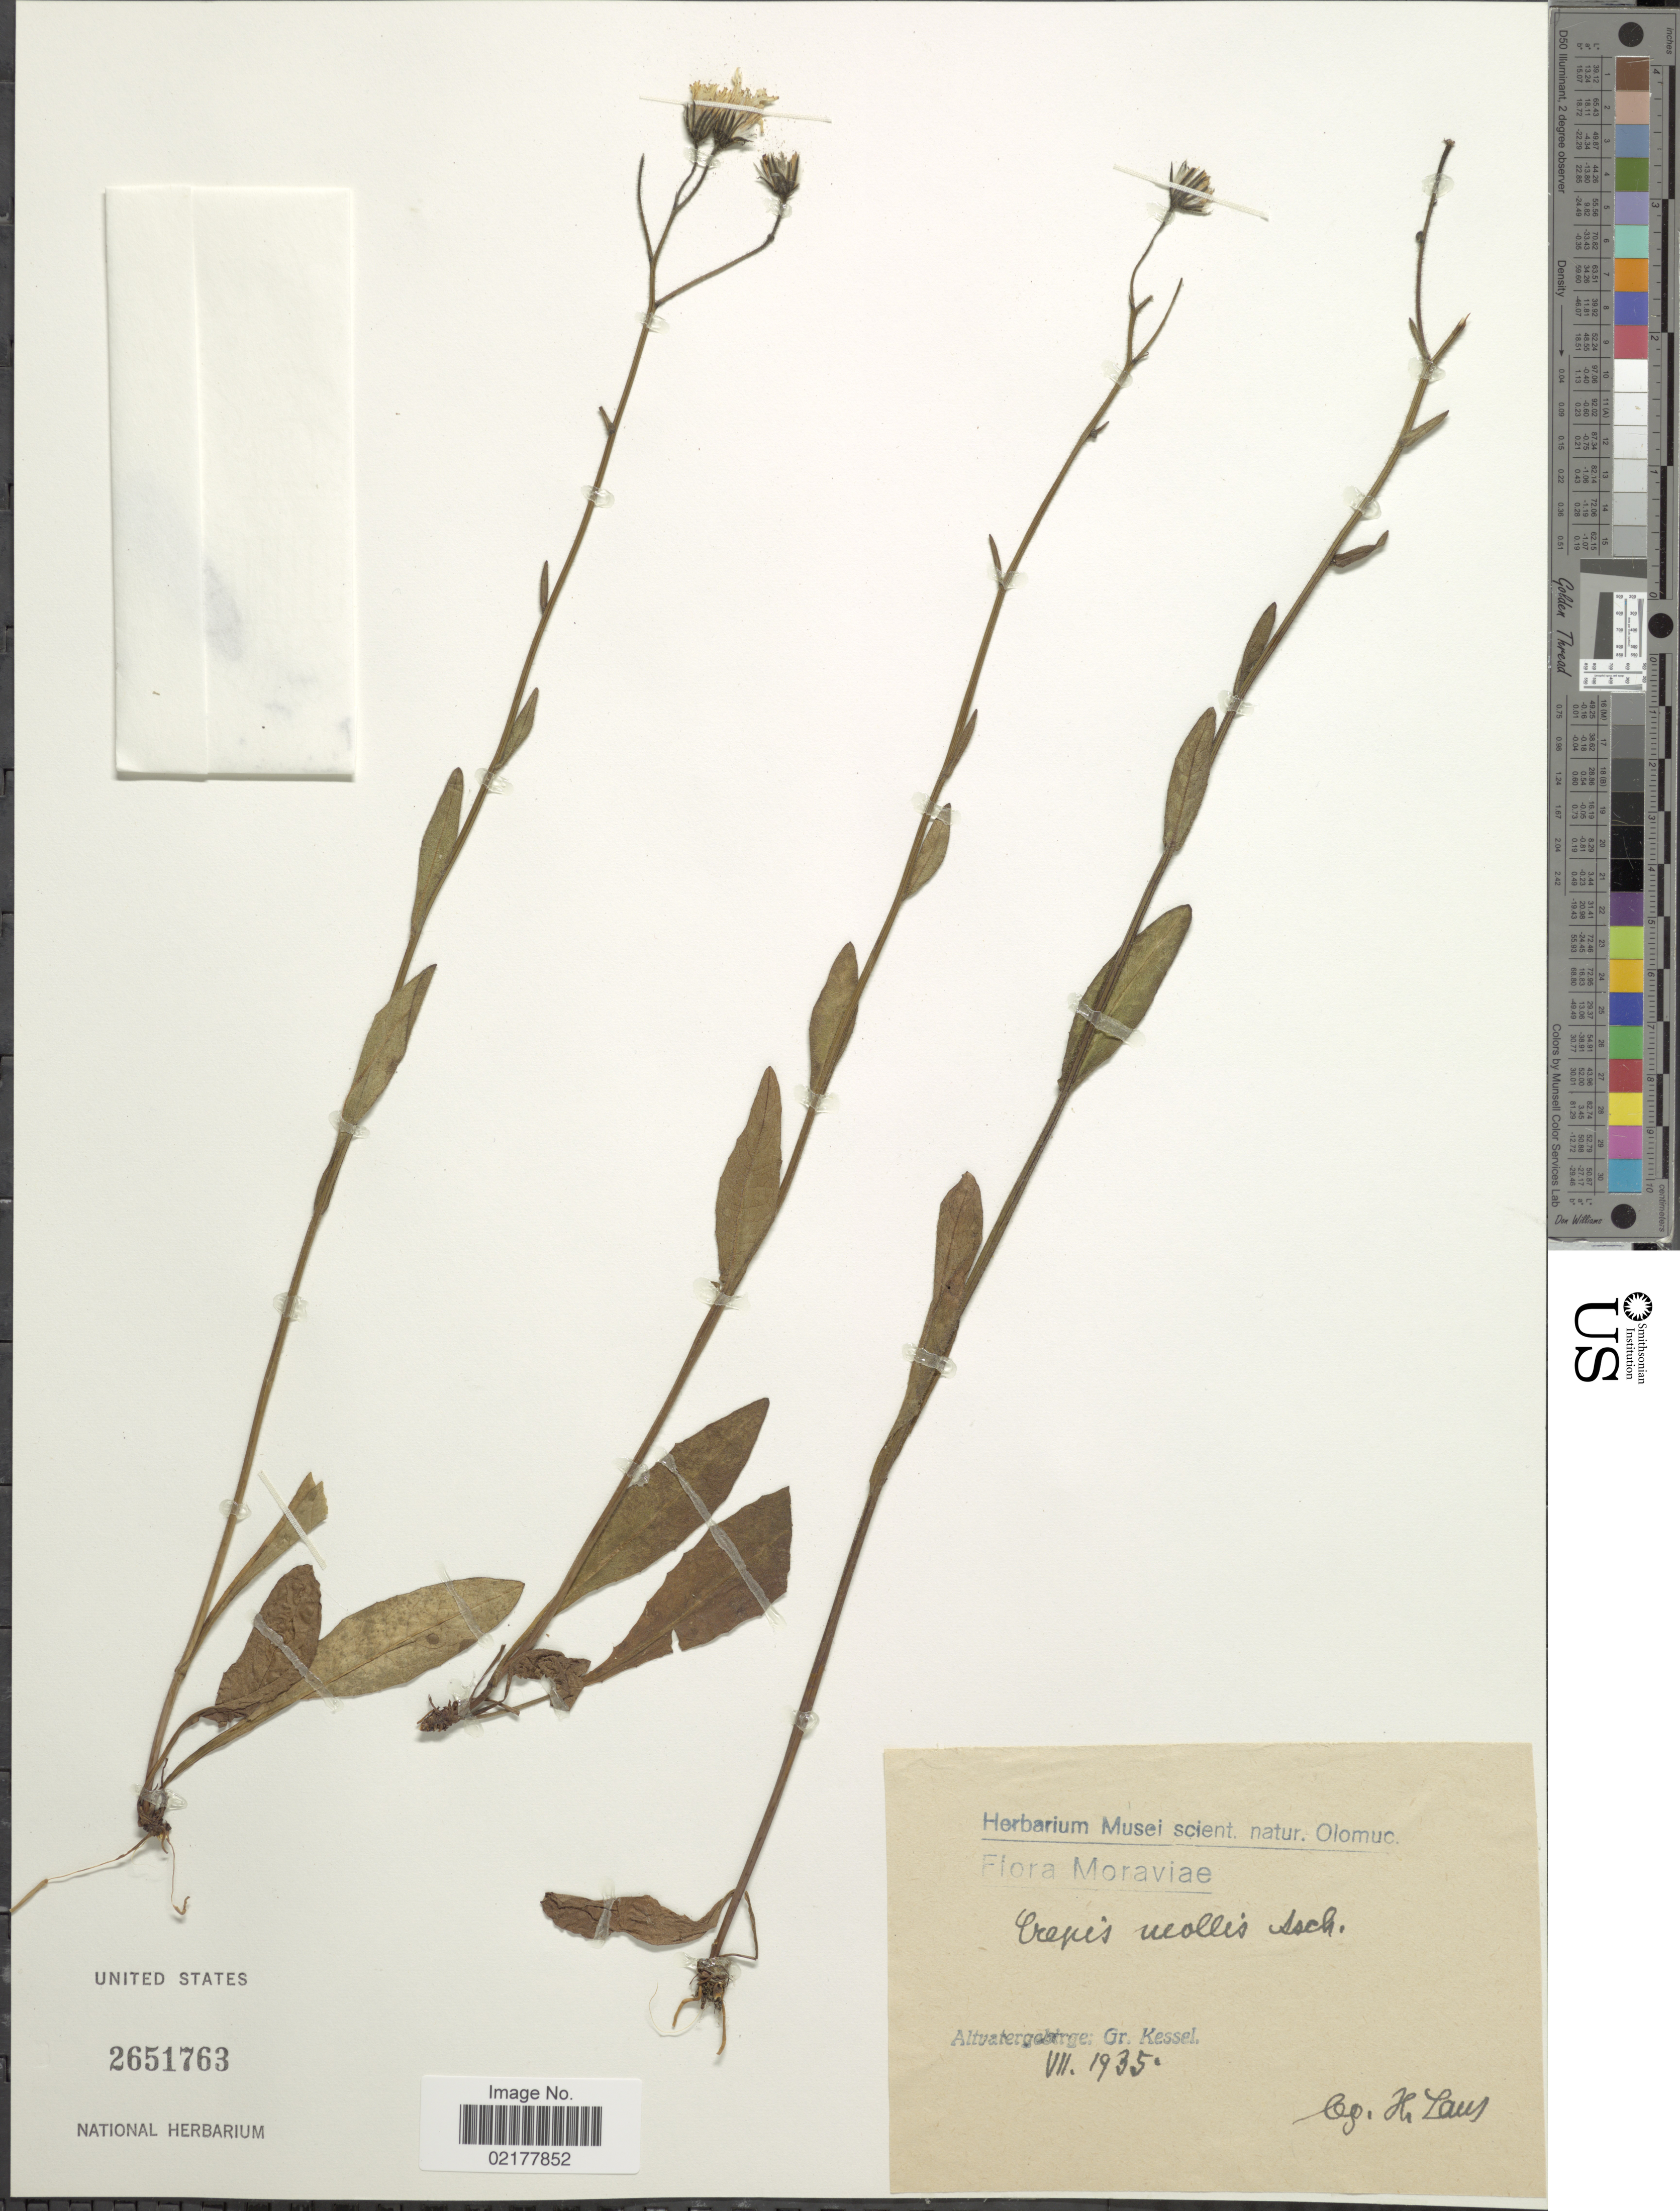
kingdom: Plantae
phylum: Tracheophyta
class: Magnoliopsida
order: Asterales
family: Asteraceae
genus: Crepis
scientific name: Crepis mollis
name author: (Jacq.) Asch.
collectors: H. Laus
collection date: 1935-07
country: Czechia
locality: Altvatergebirge Gr. Kessel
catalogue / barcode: US 2651763